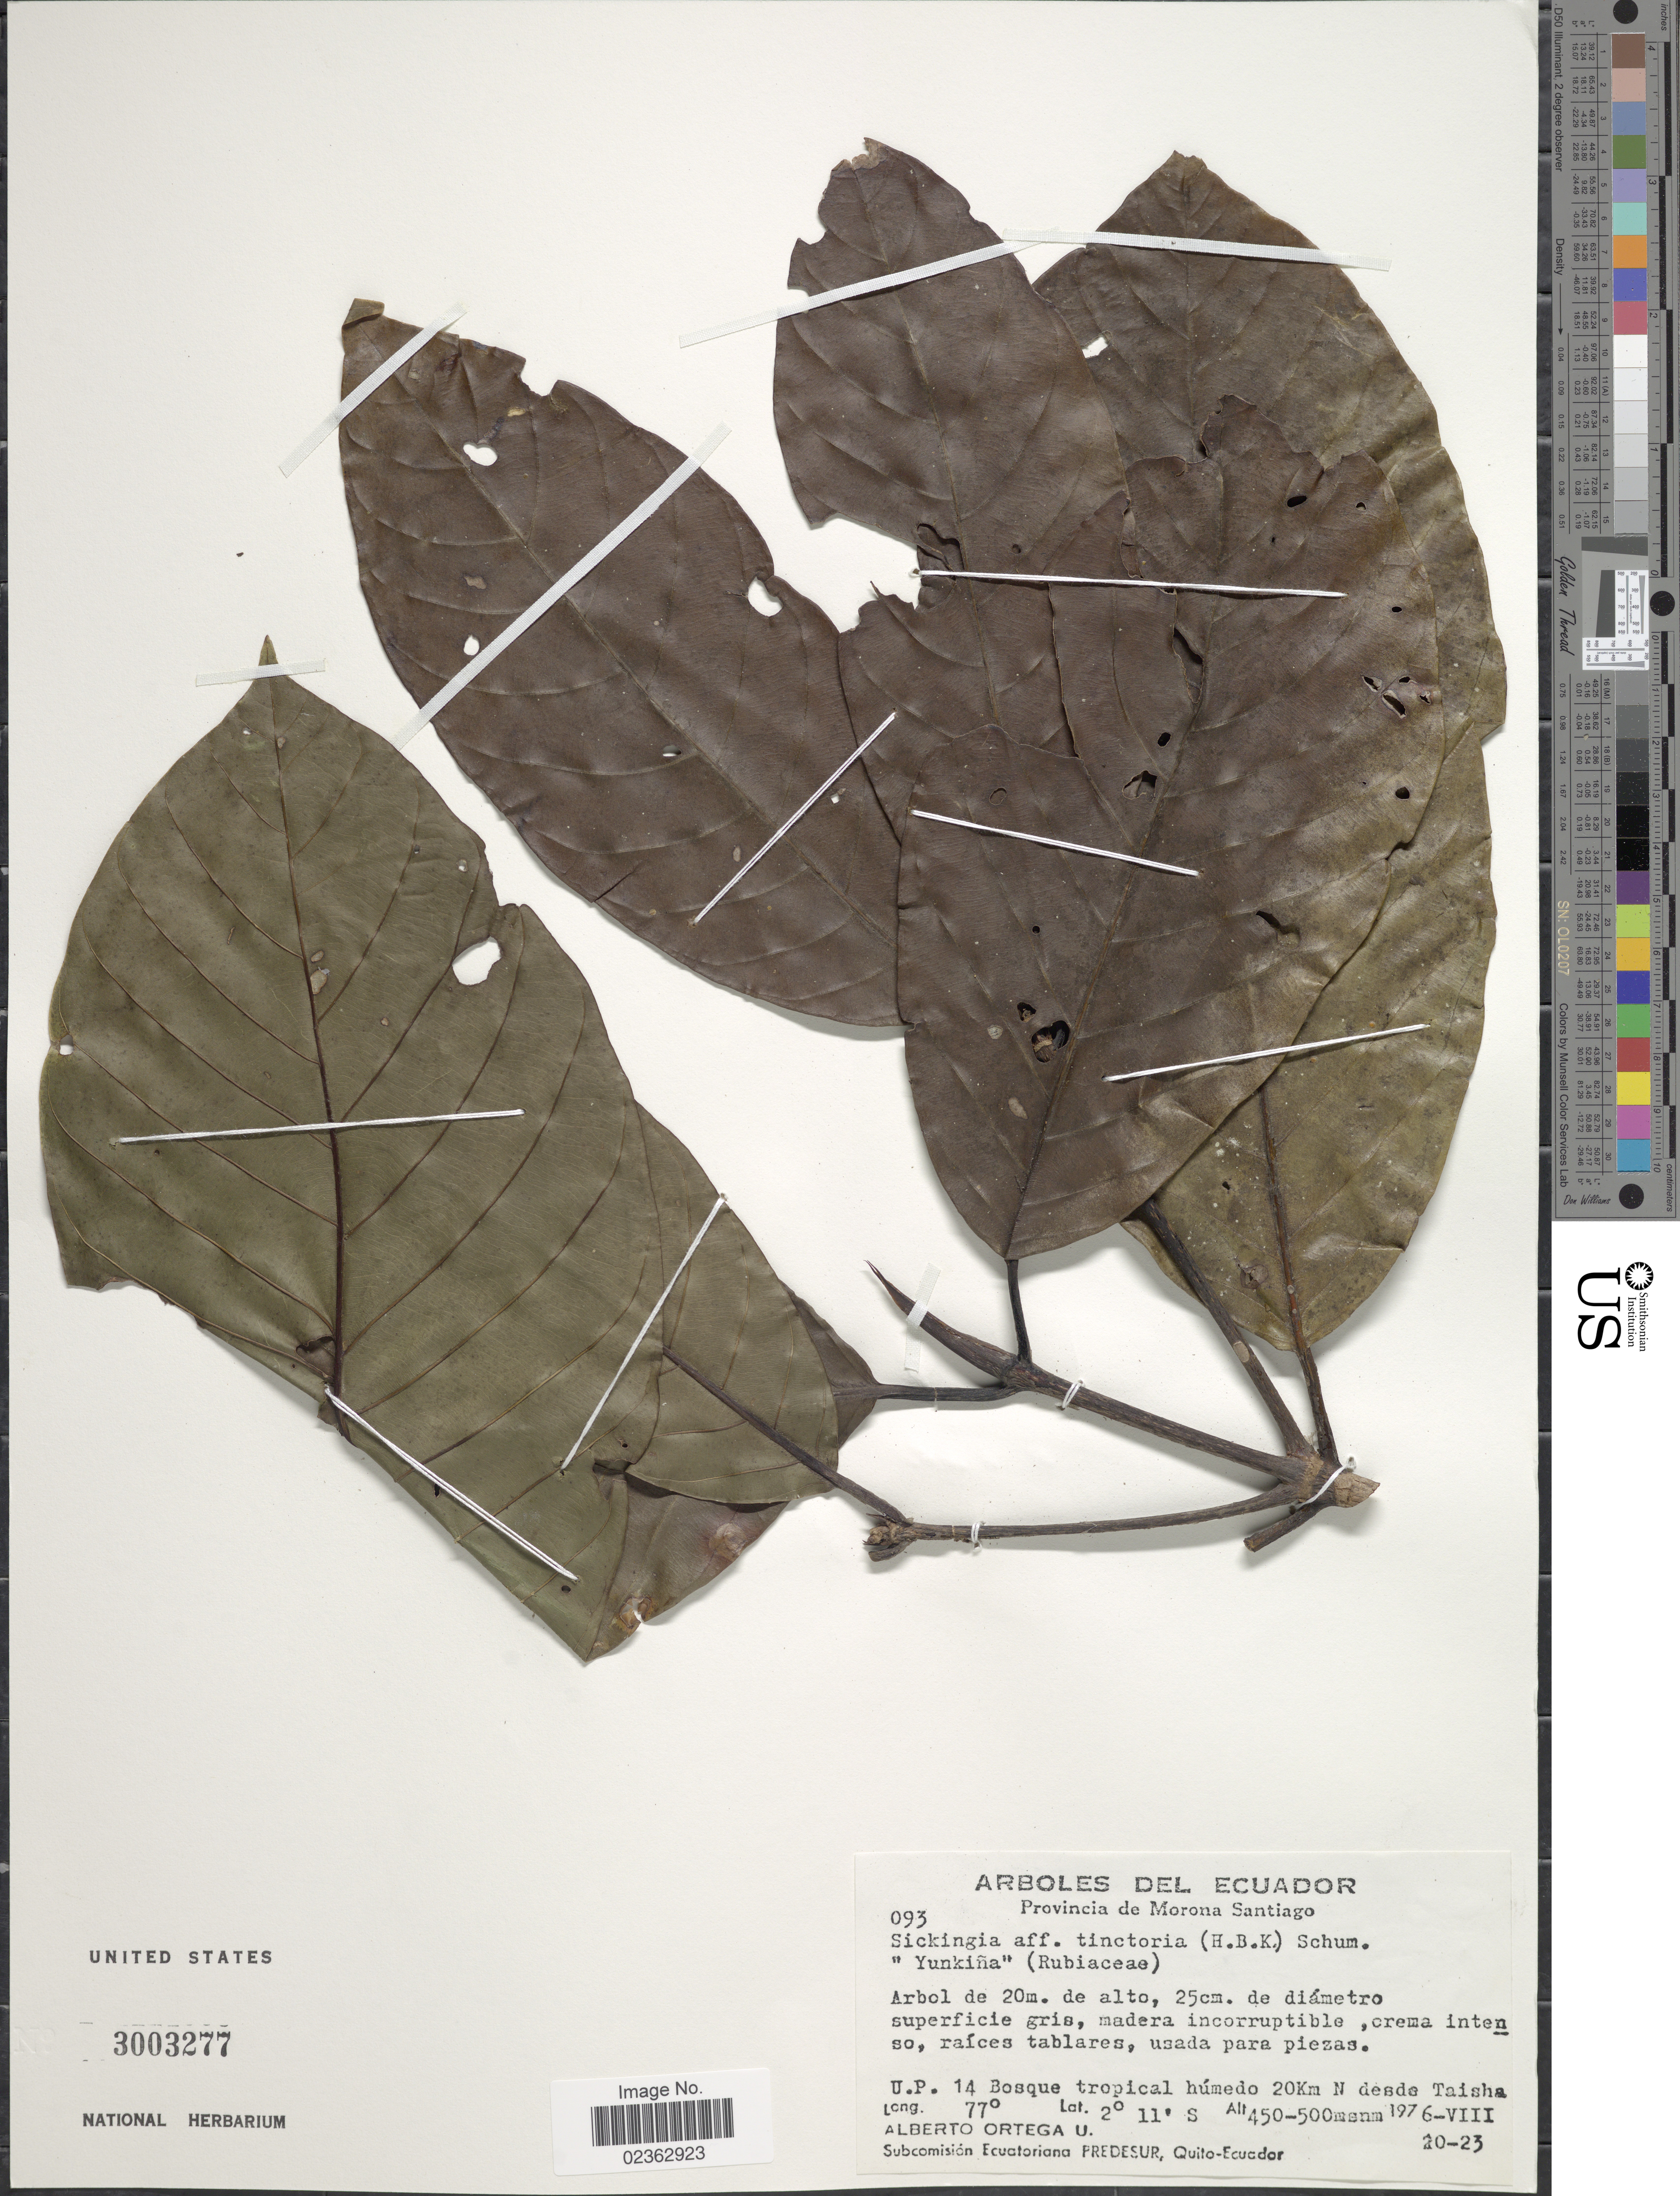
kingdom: Plantae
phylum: Tracheophyta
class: Magnoliopsida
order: Gentianales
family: Rubiaceae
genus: Simira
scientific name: Simira sp.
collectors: A. T. Ortega U.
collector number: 093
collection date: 1976-08-20/1976-08-23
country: Ecuador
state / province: Morona-Santiago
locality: U.P. 14 Bosque tropical humedo 20km N desde Taisha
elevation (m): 450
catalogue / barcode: US 3003277